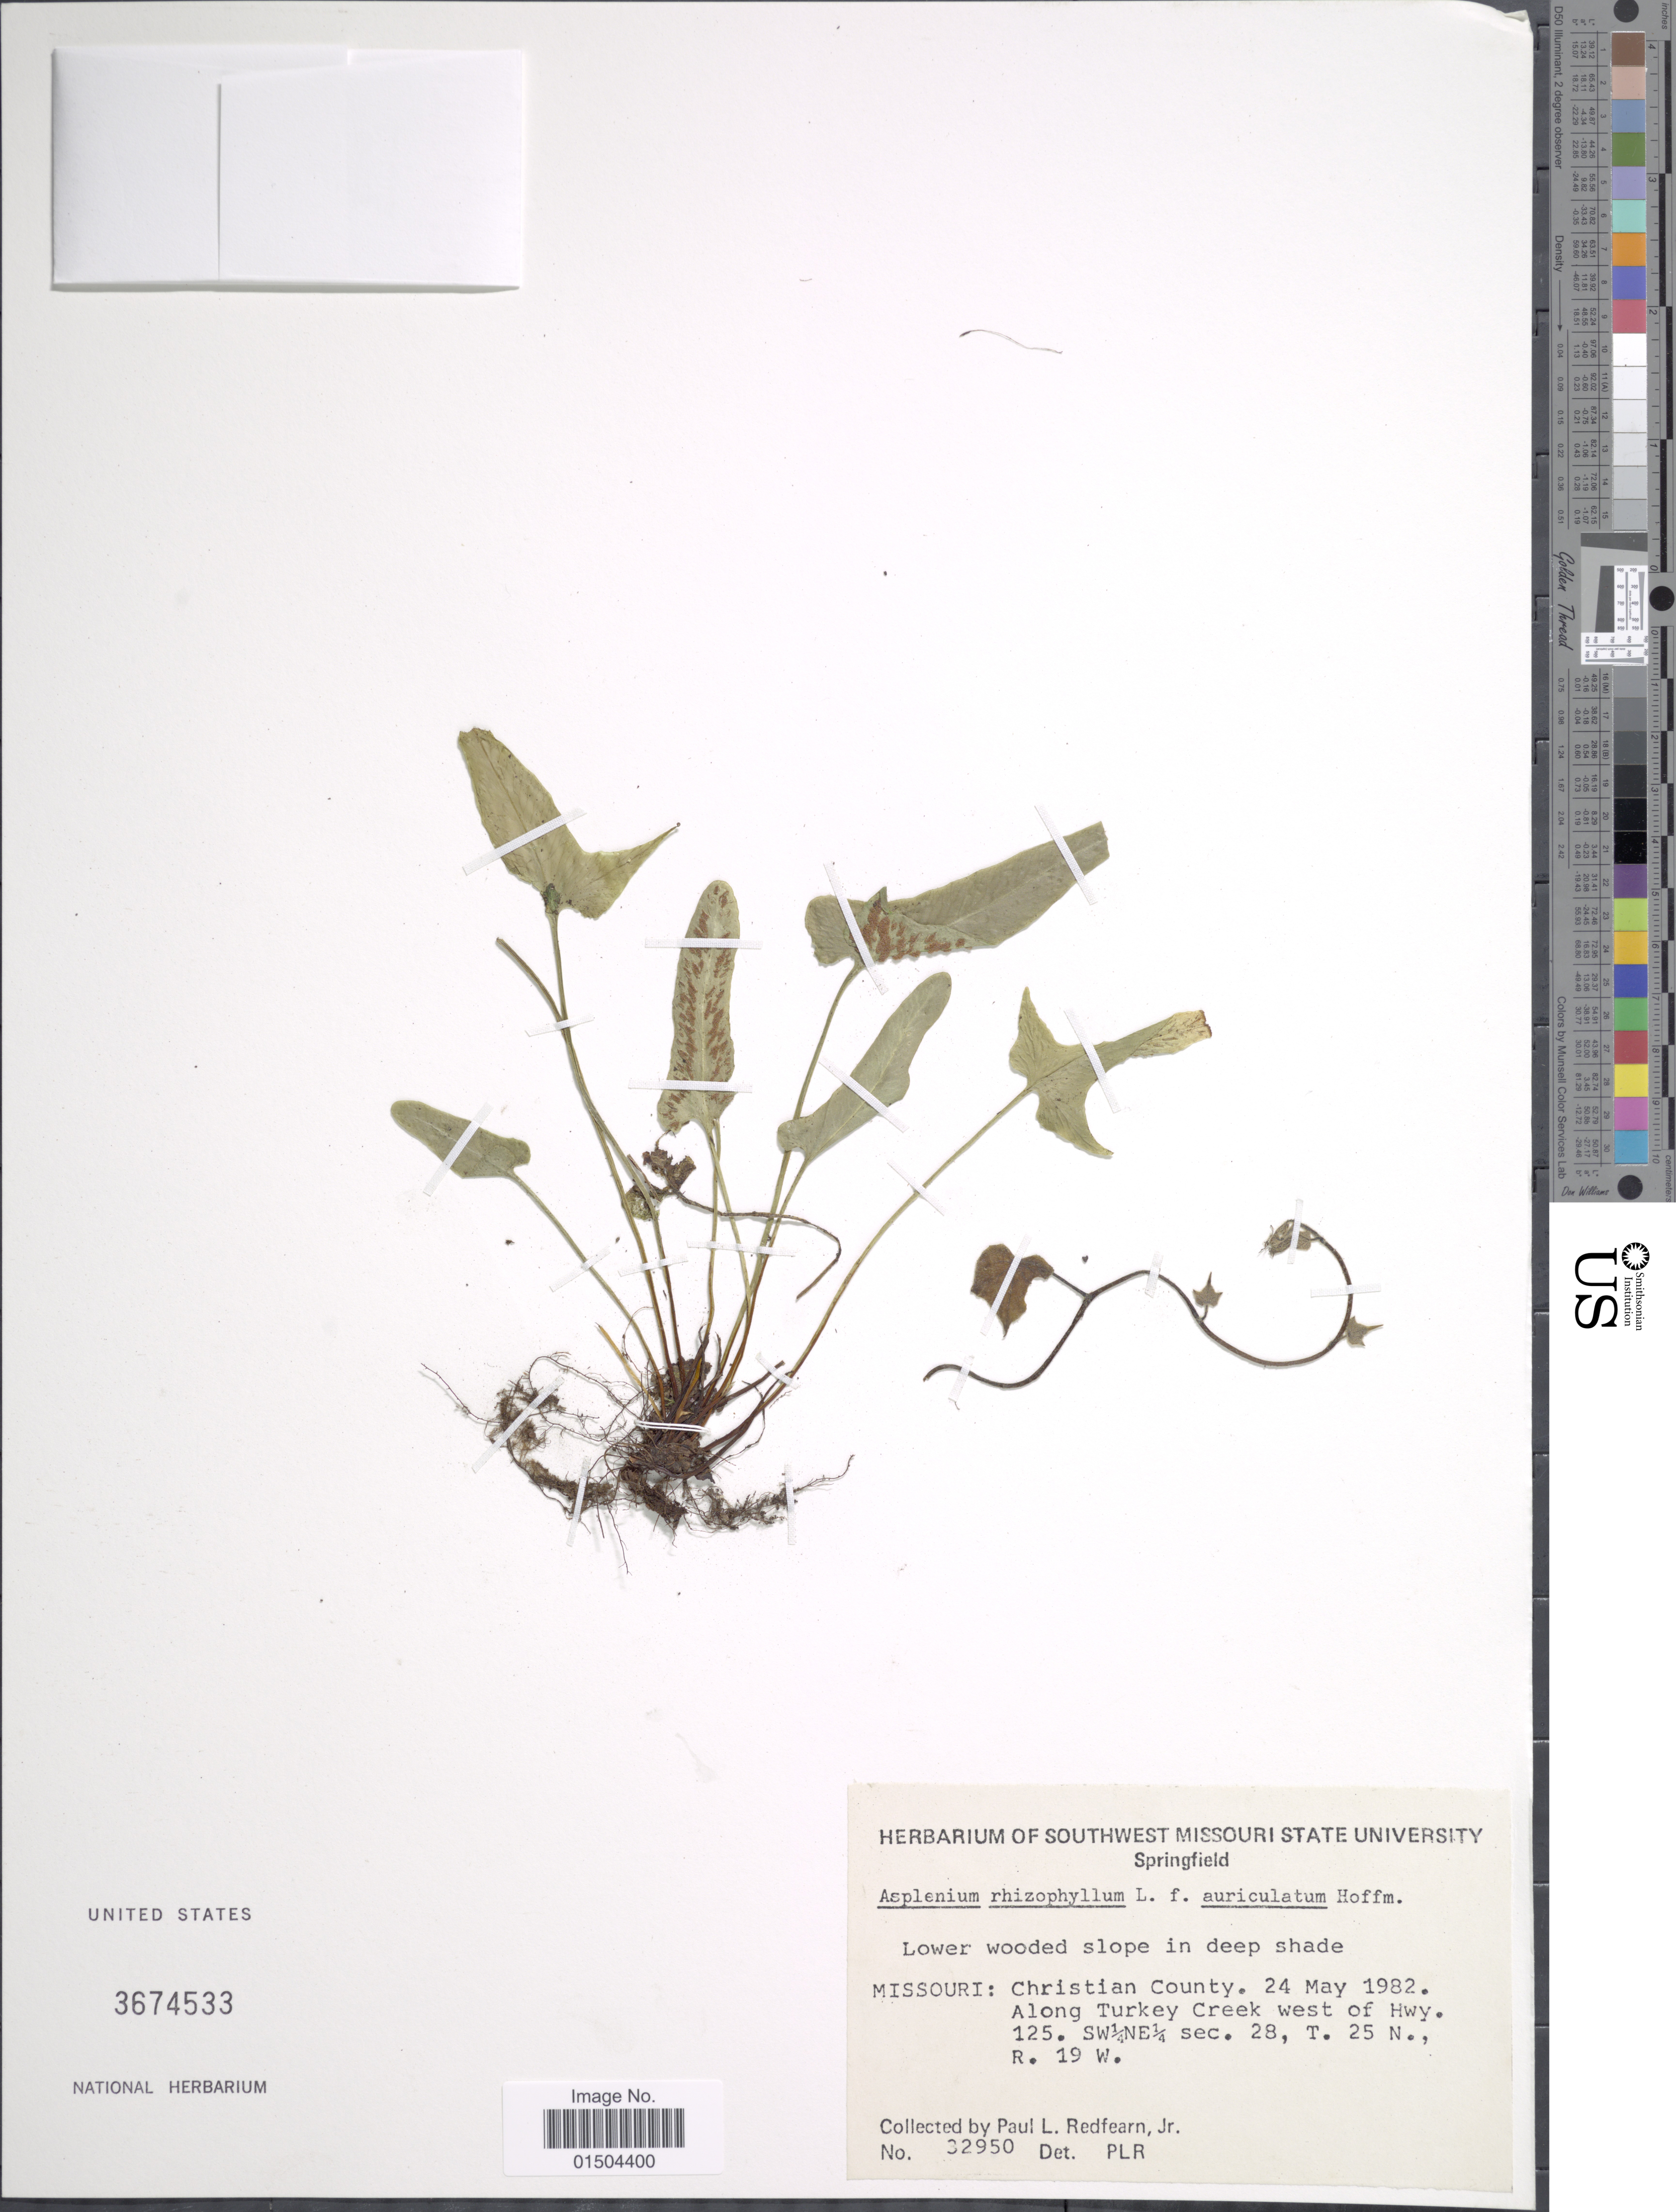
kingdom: Plantae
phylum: Tracheophyta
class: Polypodiopsida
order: Polypodiales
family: Aspleniaceae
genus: Asplenium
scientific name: Asplenium rhizophyllum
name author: L.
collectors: P. Redfearn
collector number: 32950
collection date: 1982-05-24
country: United States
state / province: Missouri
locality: Christian County. Along Turkey Creek west of Hwy. 125. SW¼NE¼ sec. 28, T. 25 N., R. 19 W.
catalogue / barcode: US 3674533